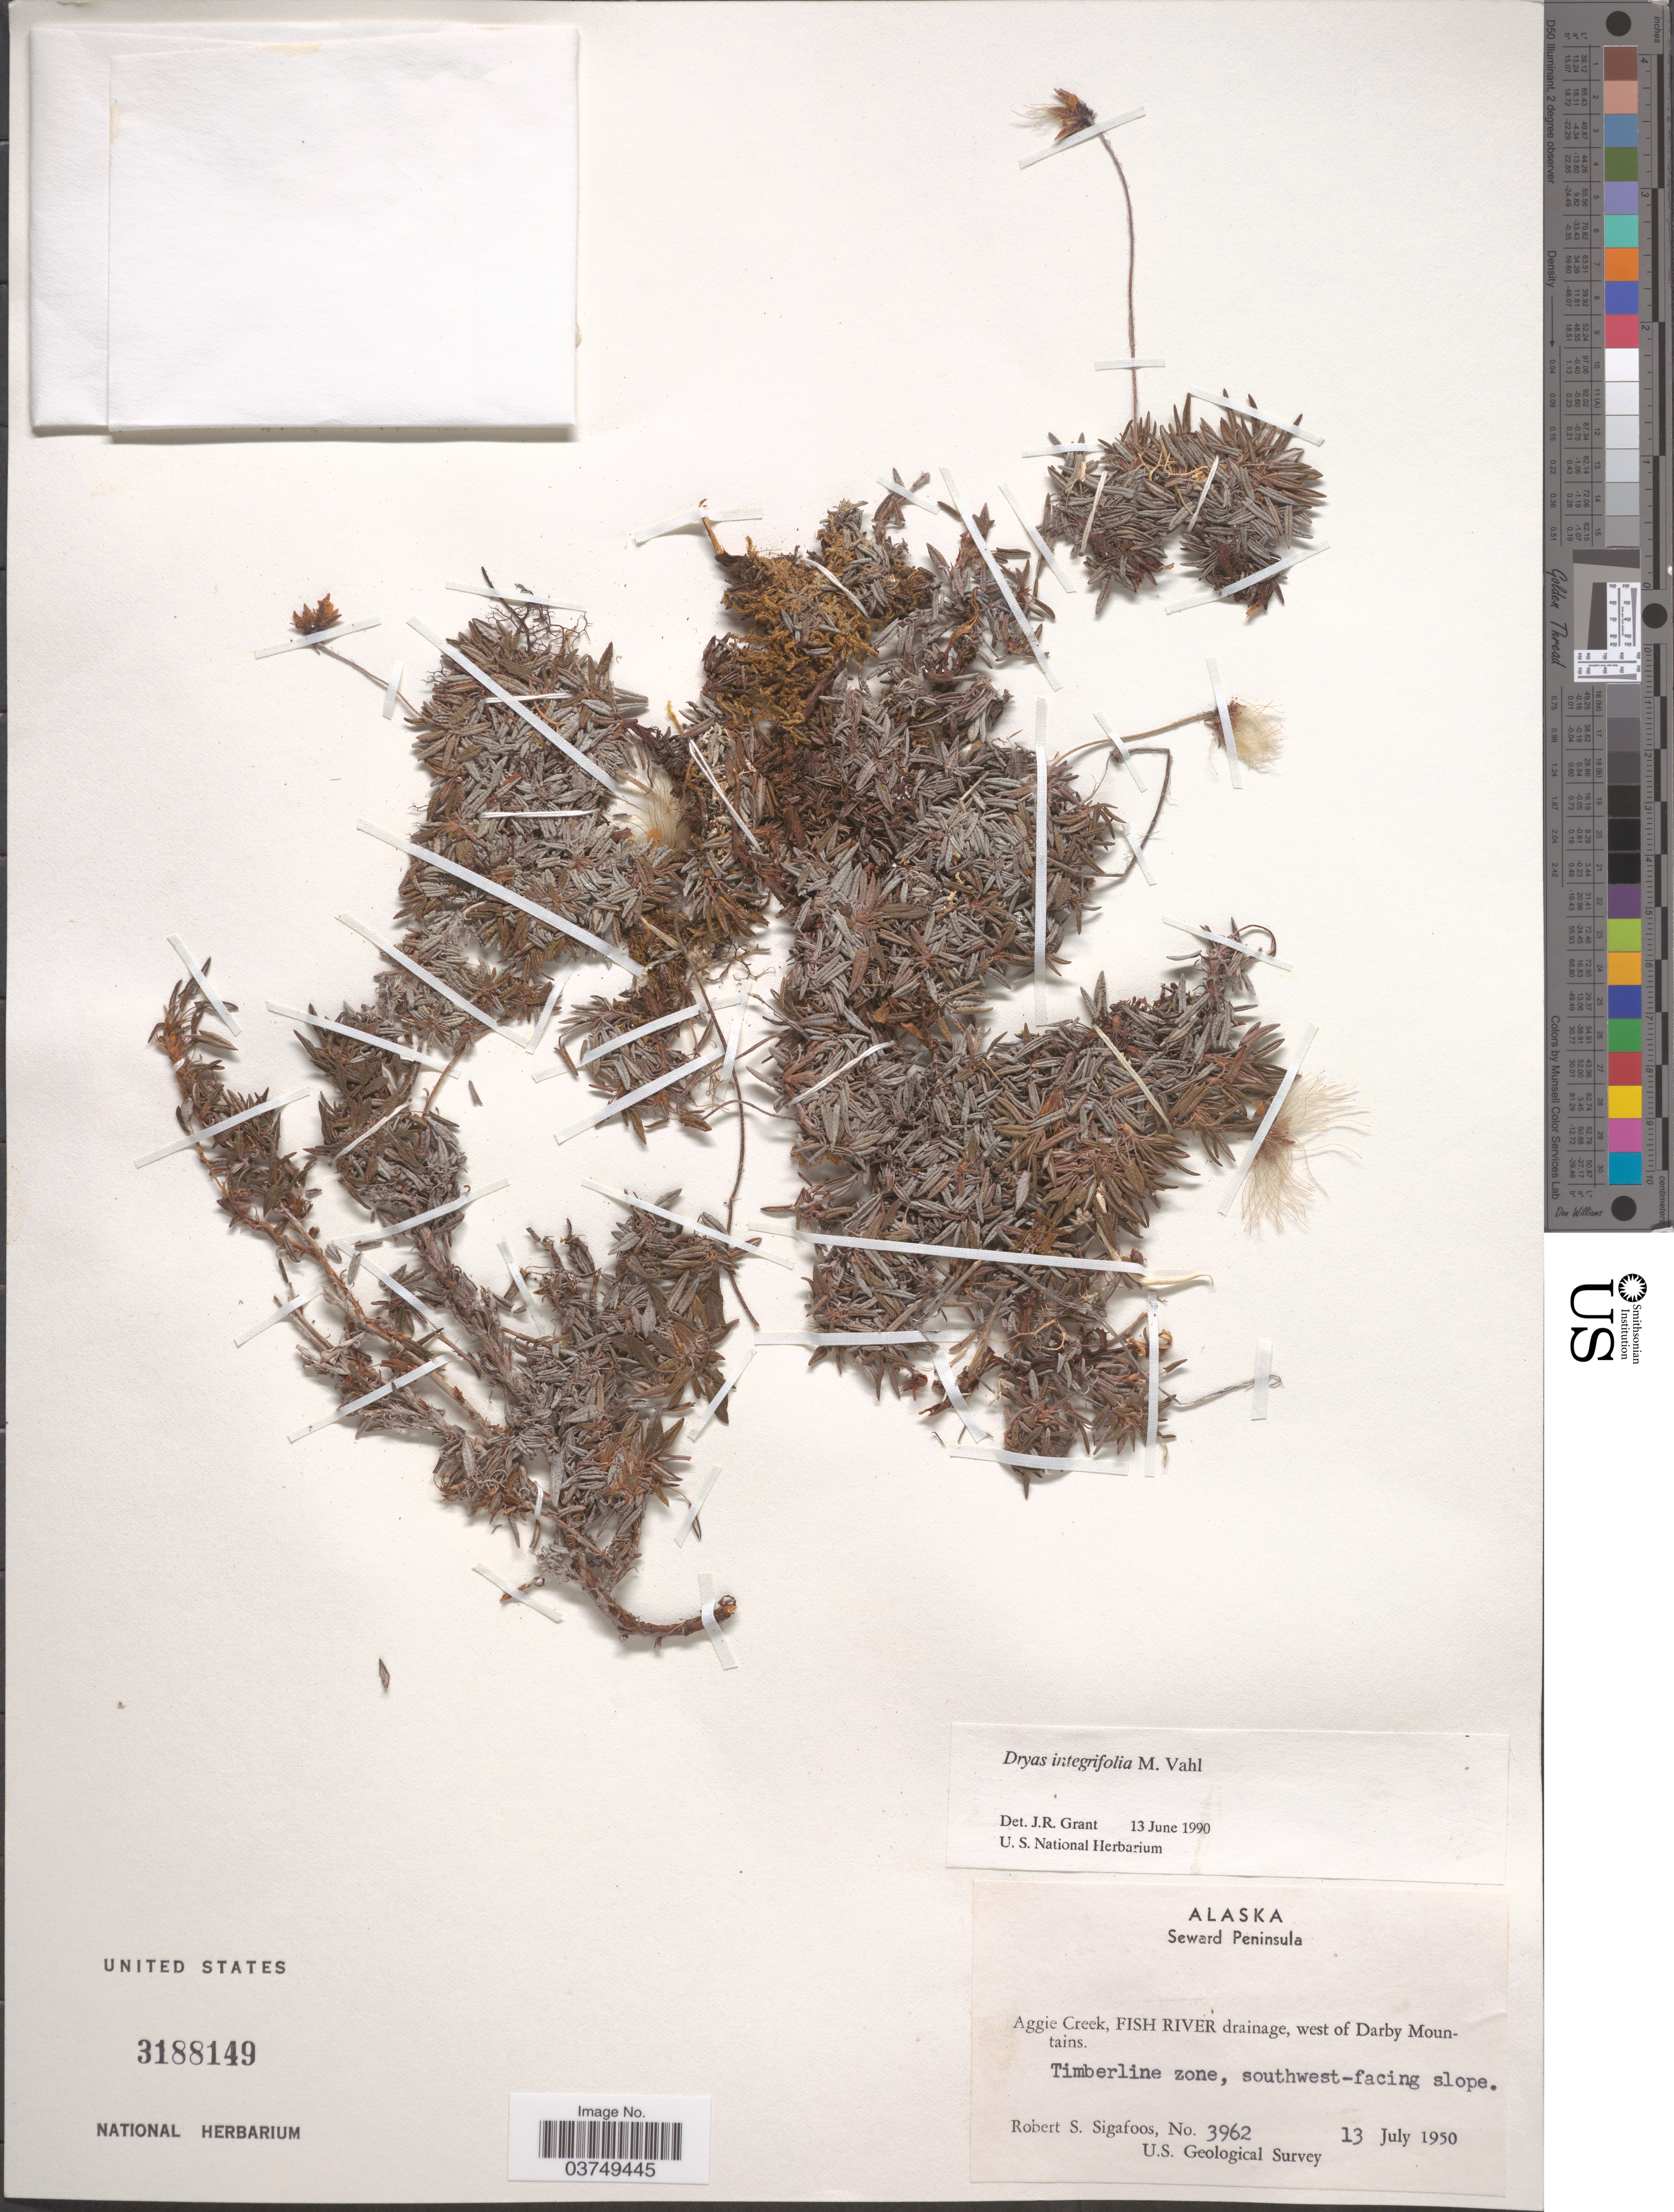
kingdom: Plantae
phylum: Tracheophyta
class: Magnoliopsida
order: Rosales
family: Rosaceae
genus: Dryas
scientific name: Dryas integrifolia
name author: Vahl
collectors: R. Sigafoos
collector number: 3962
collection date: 1950-07-13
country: United States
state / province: Alaska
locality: Seward Peninsula. Aggie Creek, Fish River drainage, west of Darby Mountains. Timberline zone, southwest-facing slope.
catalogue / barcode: US 3188149